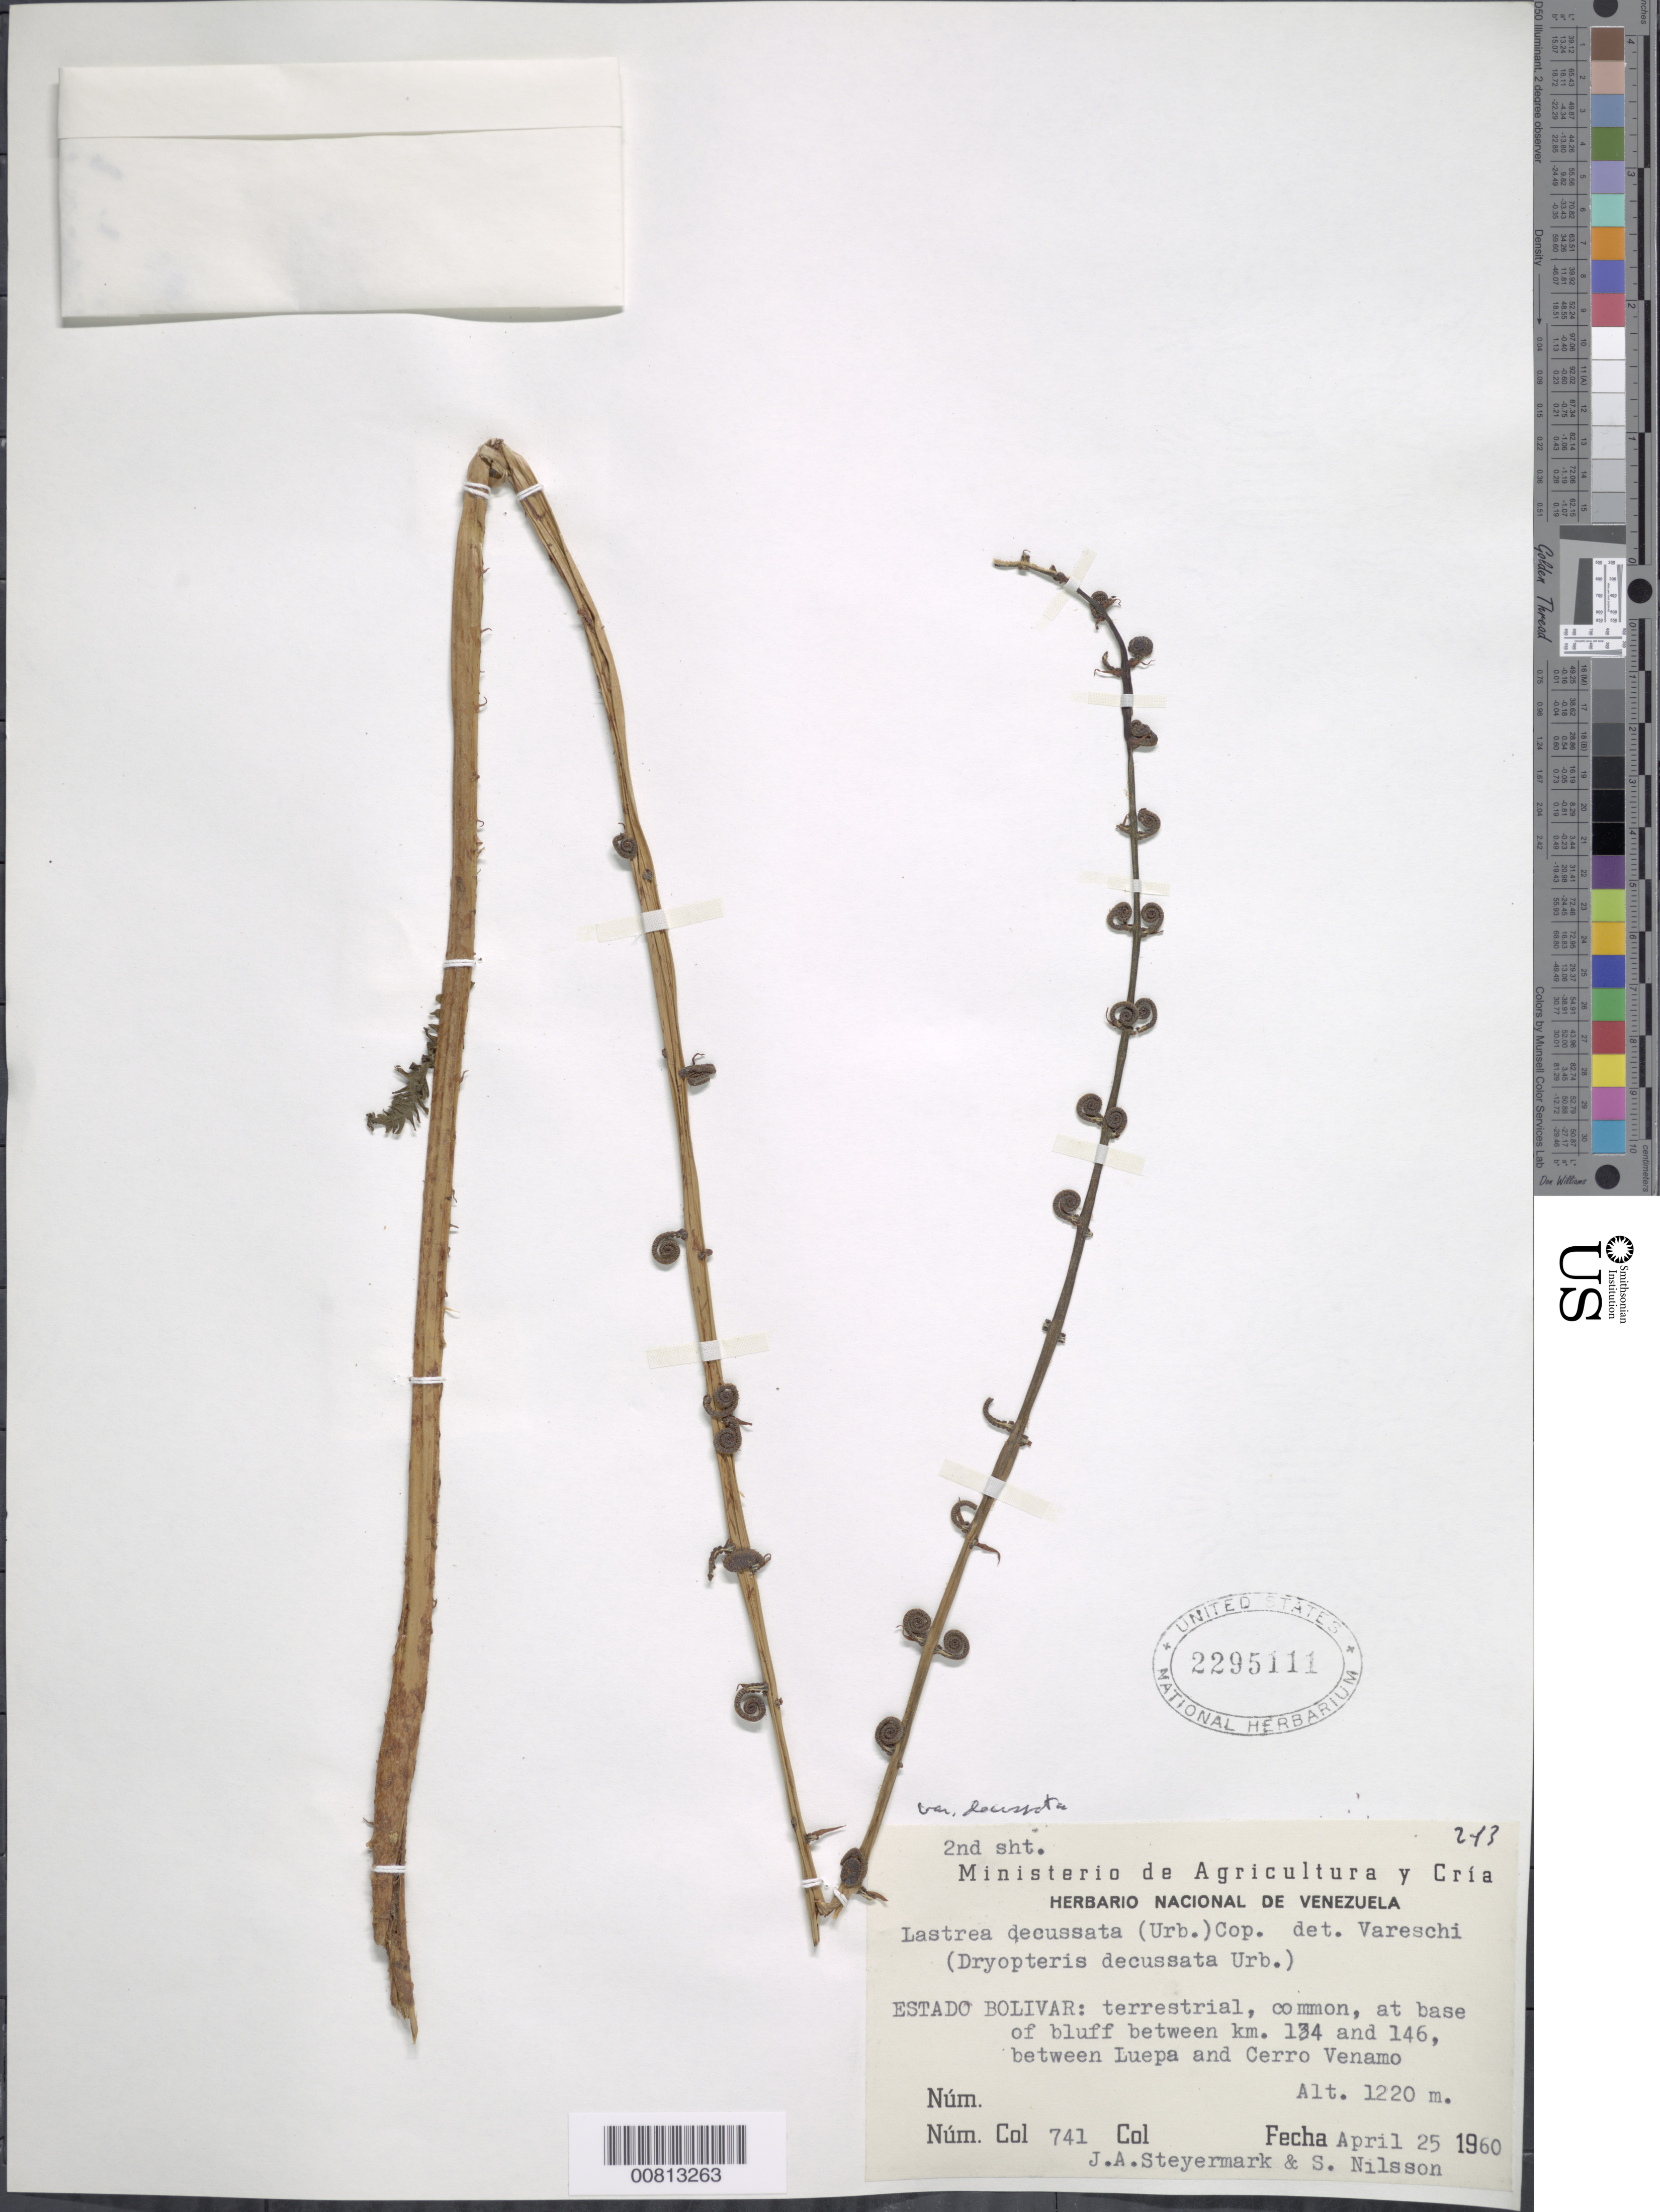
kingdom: Plantae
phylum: Tracheophyta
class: Polypodiopsida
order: Polypodiales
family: Thelypteridaceae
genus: Steiropteris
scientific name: Steiropteris decussata var. decussata (L.) comb. nov., ined. 2015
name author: (L.)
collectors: J. Steyermark & S. Nilsson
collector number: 741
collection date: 1960-04-25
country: Venezuela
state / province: Bolivar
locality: At base of bluff between km. 134 and 146, between Luepa and cerro Venamo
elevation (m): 1220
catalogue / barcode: US 2295111